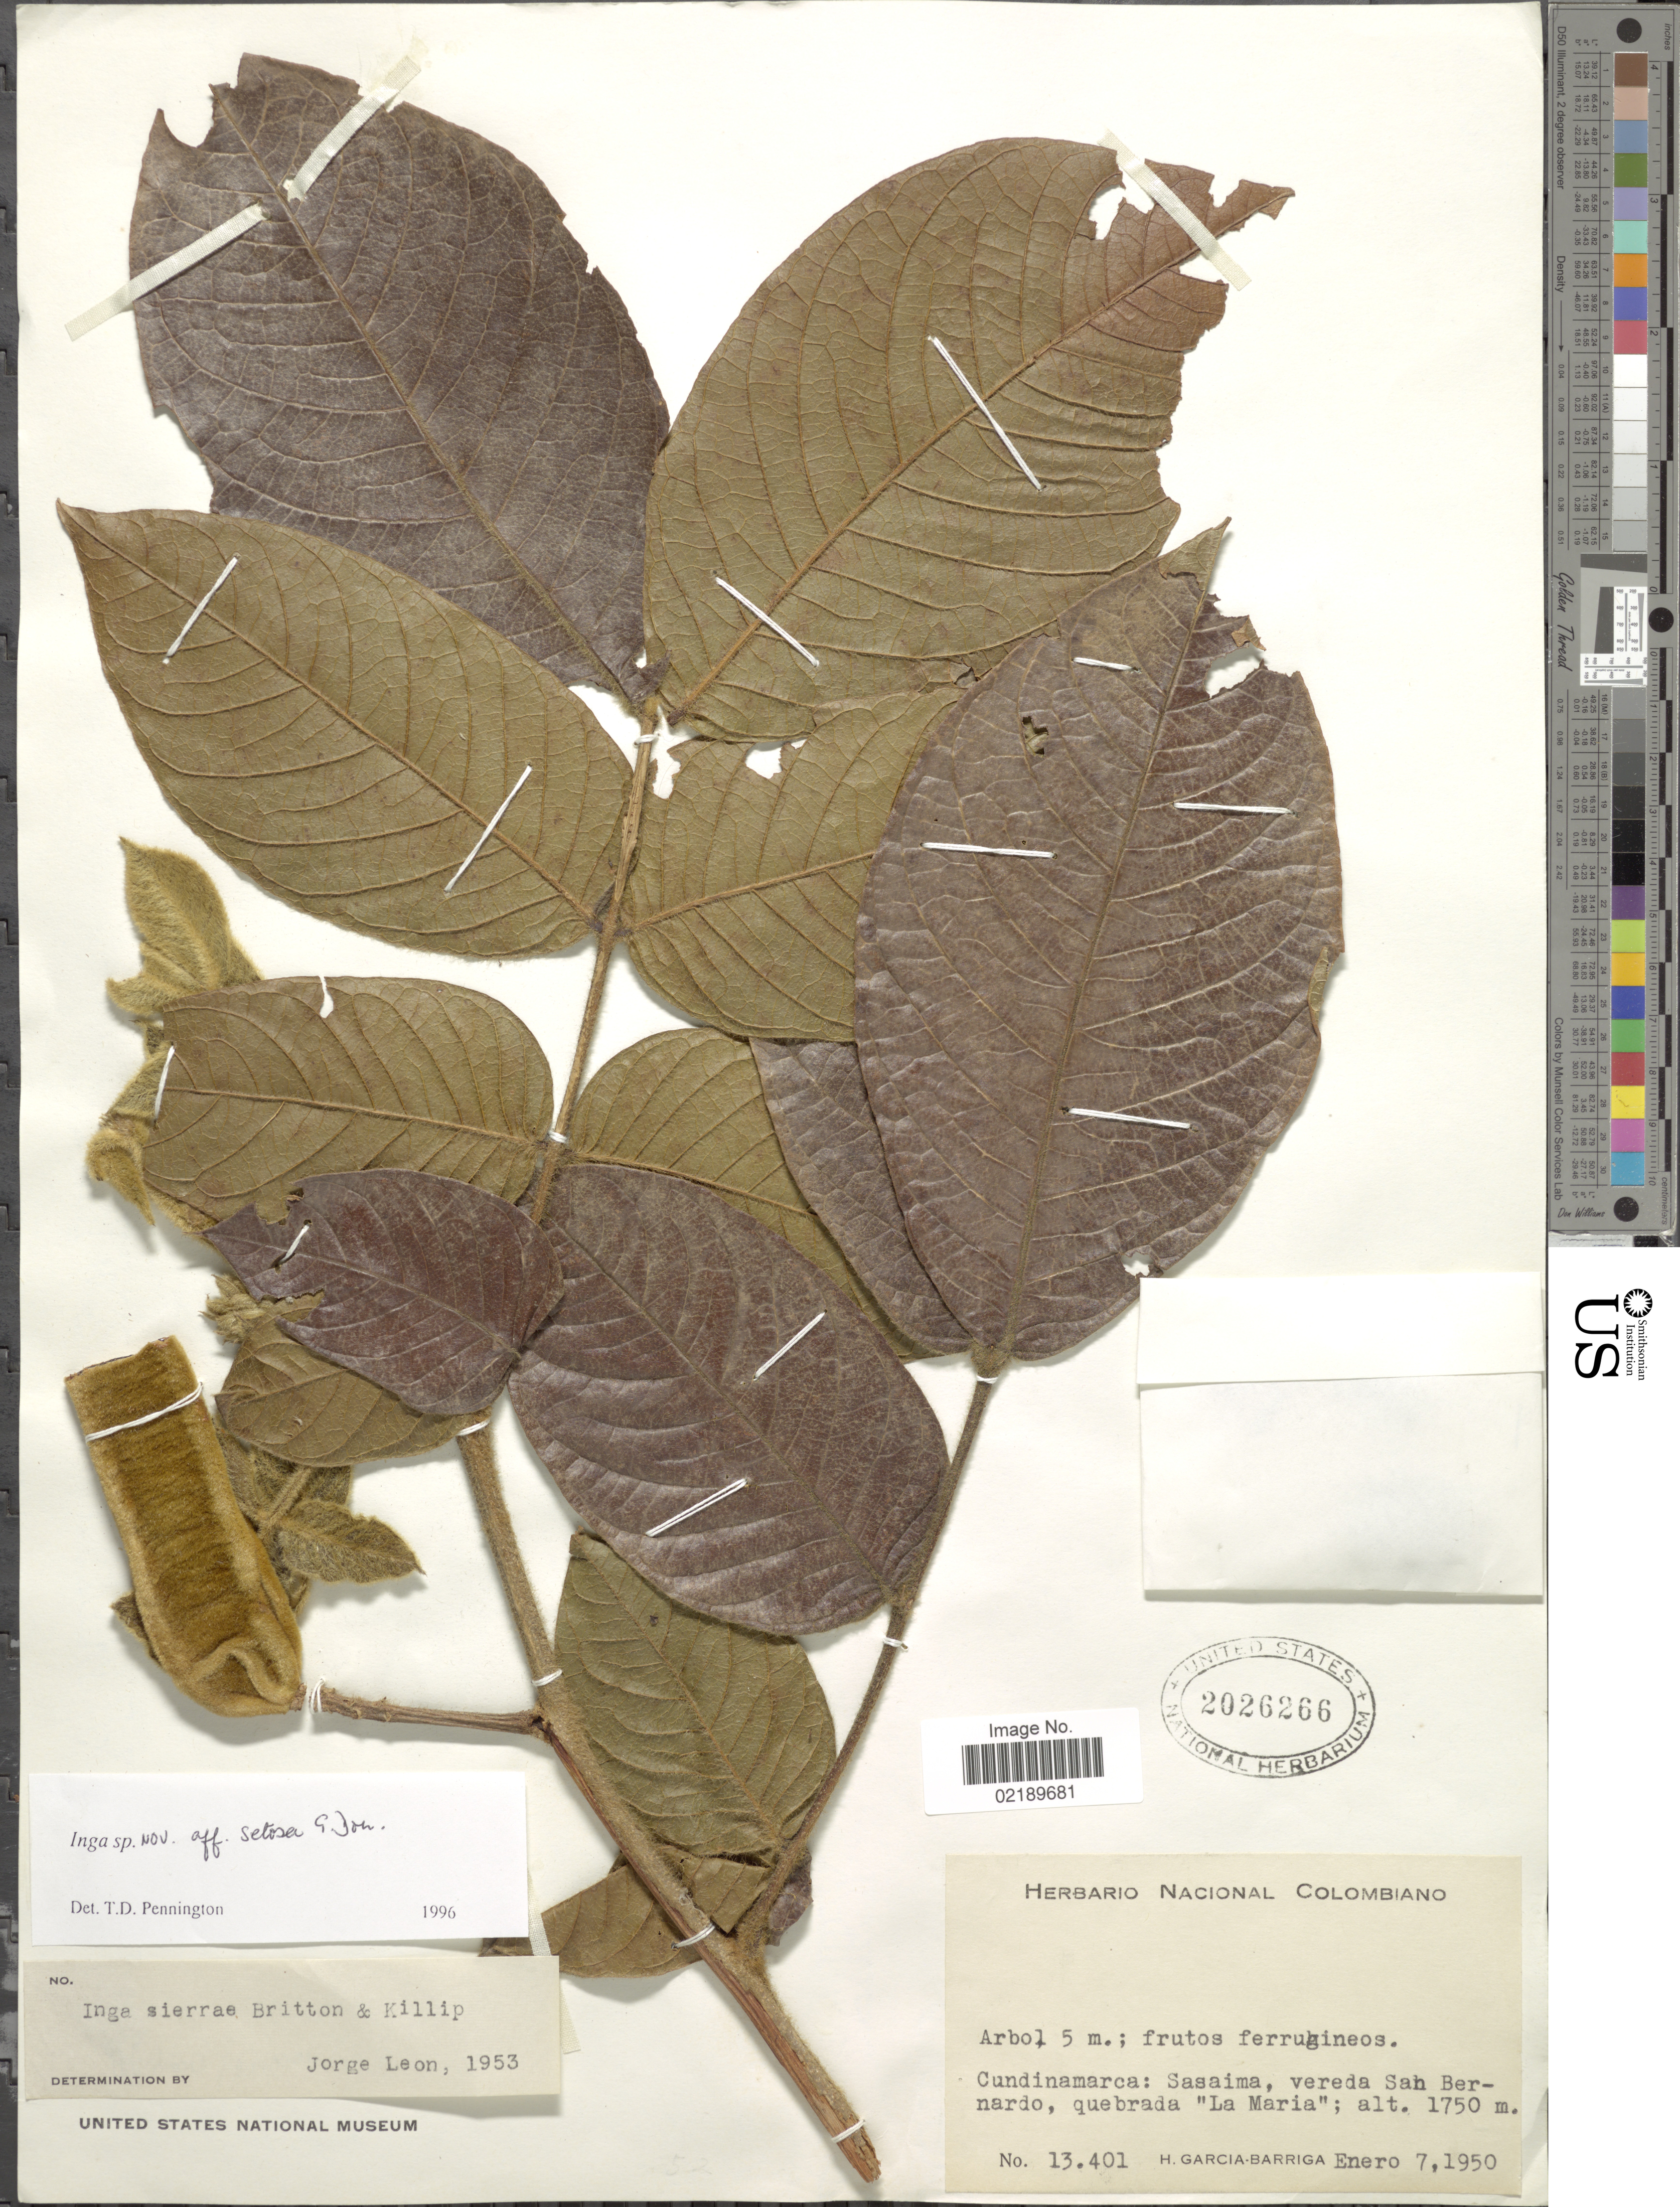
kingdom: Plantae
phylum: Tracheophyta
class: Magnoliopsida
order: Fabales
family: Fabaceae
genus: Inga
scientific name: Inga setosa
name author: G. Don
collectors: H. García Barriga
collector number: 13401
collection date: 1950-01-07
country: Colombia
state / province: Cundinamarca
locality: Cundinamarca: Sasaima, vereda San Bernardo, quebrada "La Maria"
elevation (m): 1750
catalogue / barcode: US 2026266